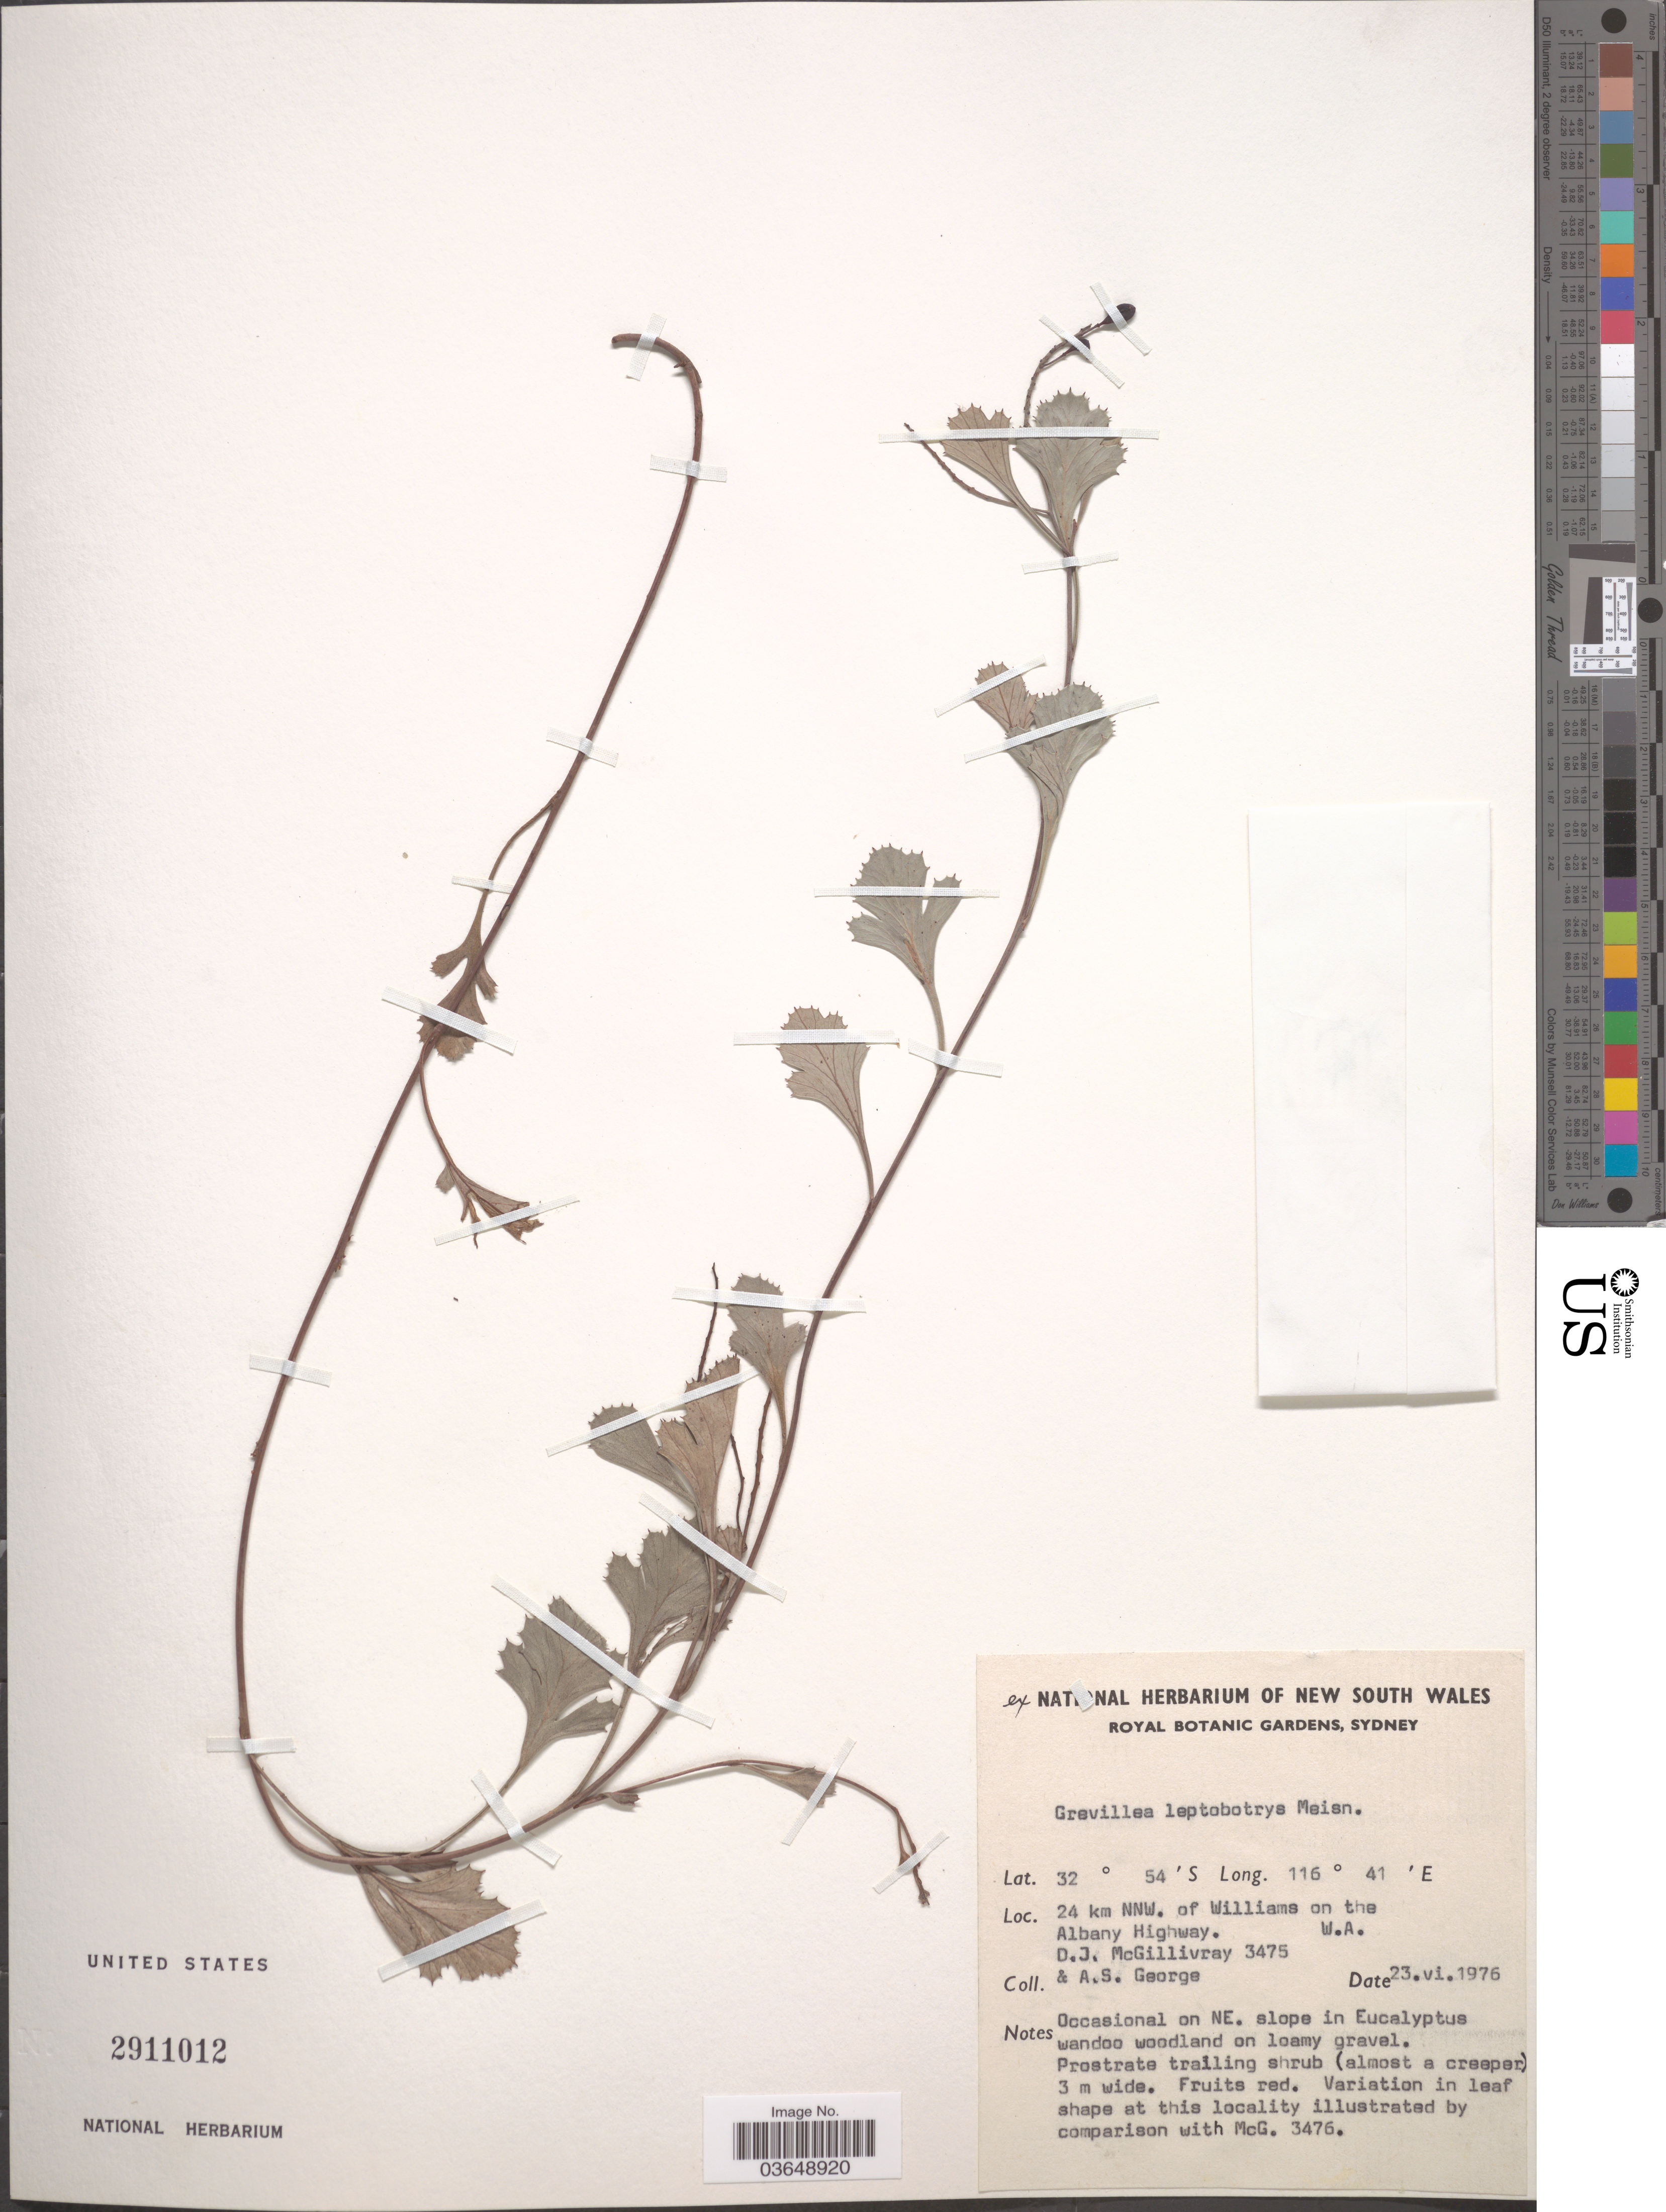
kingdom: Plantae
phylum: Tracheophyta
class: Magnoliopsida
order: Proteales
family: Proteaceae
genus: Grevillea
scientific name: Grevillea leptobotrys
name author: Meisn.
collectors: D. J. McGillivray & A. S. George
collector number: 3475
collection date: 1976-06-23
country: Australia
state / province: Western Australia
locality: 24 km NNW. of Williams on the Albany Highway. W. A.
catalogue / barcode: US 2911012